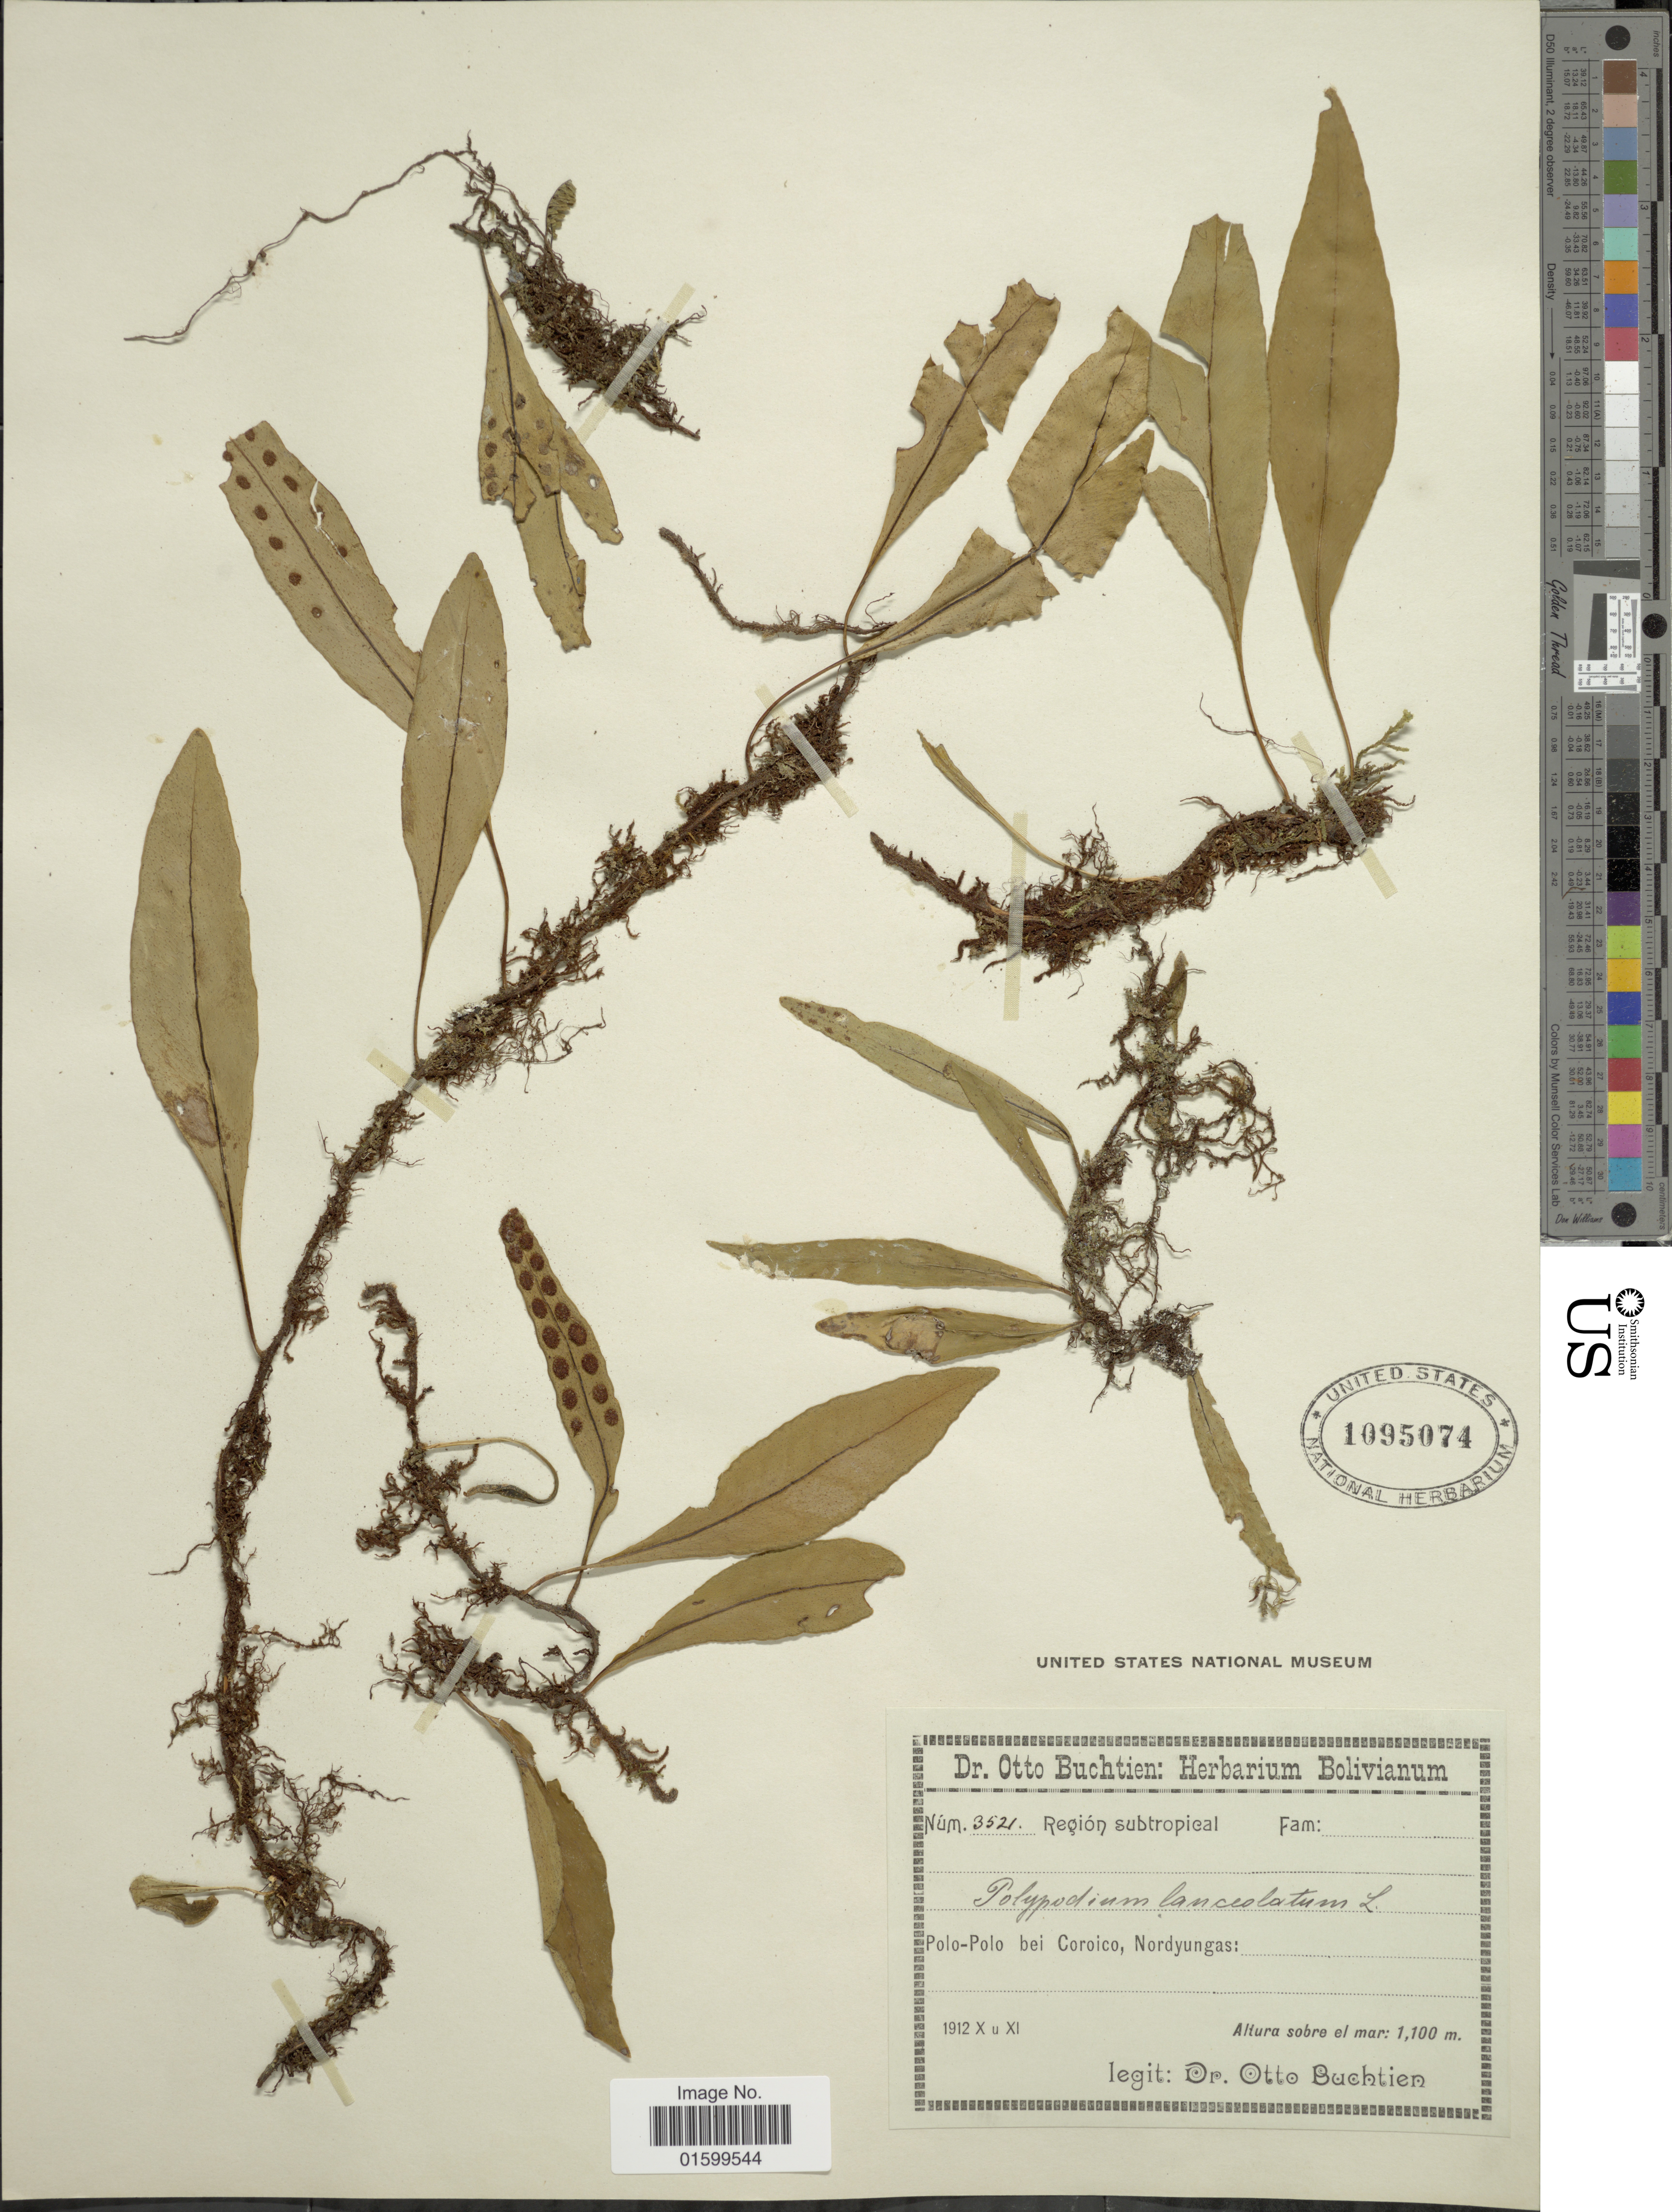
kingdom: Plantae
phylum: Tracheophyta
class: Polypodiopsida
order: Polypodiales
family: Polypodiaceae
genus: Pleopeltis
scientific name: Pleopeltis macrocarpa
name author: (Bory ex Willd.) Kaulf.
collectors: O. Buchtien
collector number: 3521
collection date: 1912-10/1912-11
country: Bolivia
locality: Polo-Polo bei Coroico, Nordyungas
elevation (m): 1100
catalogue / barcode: US 1095074